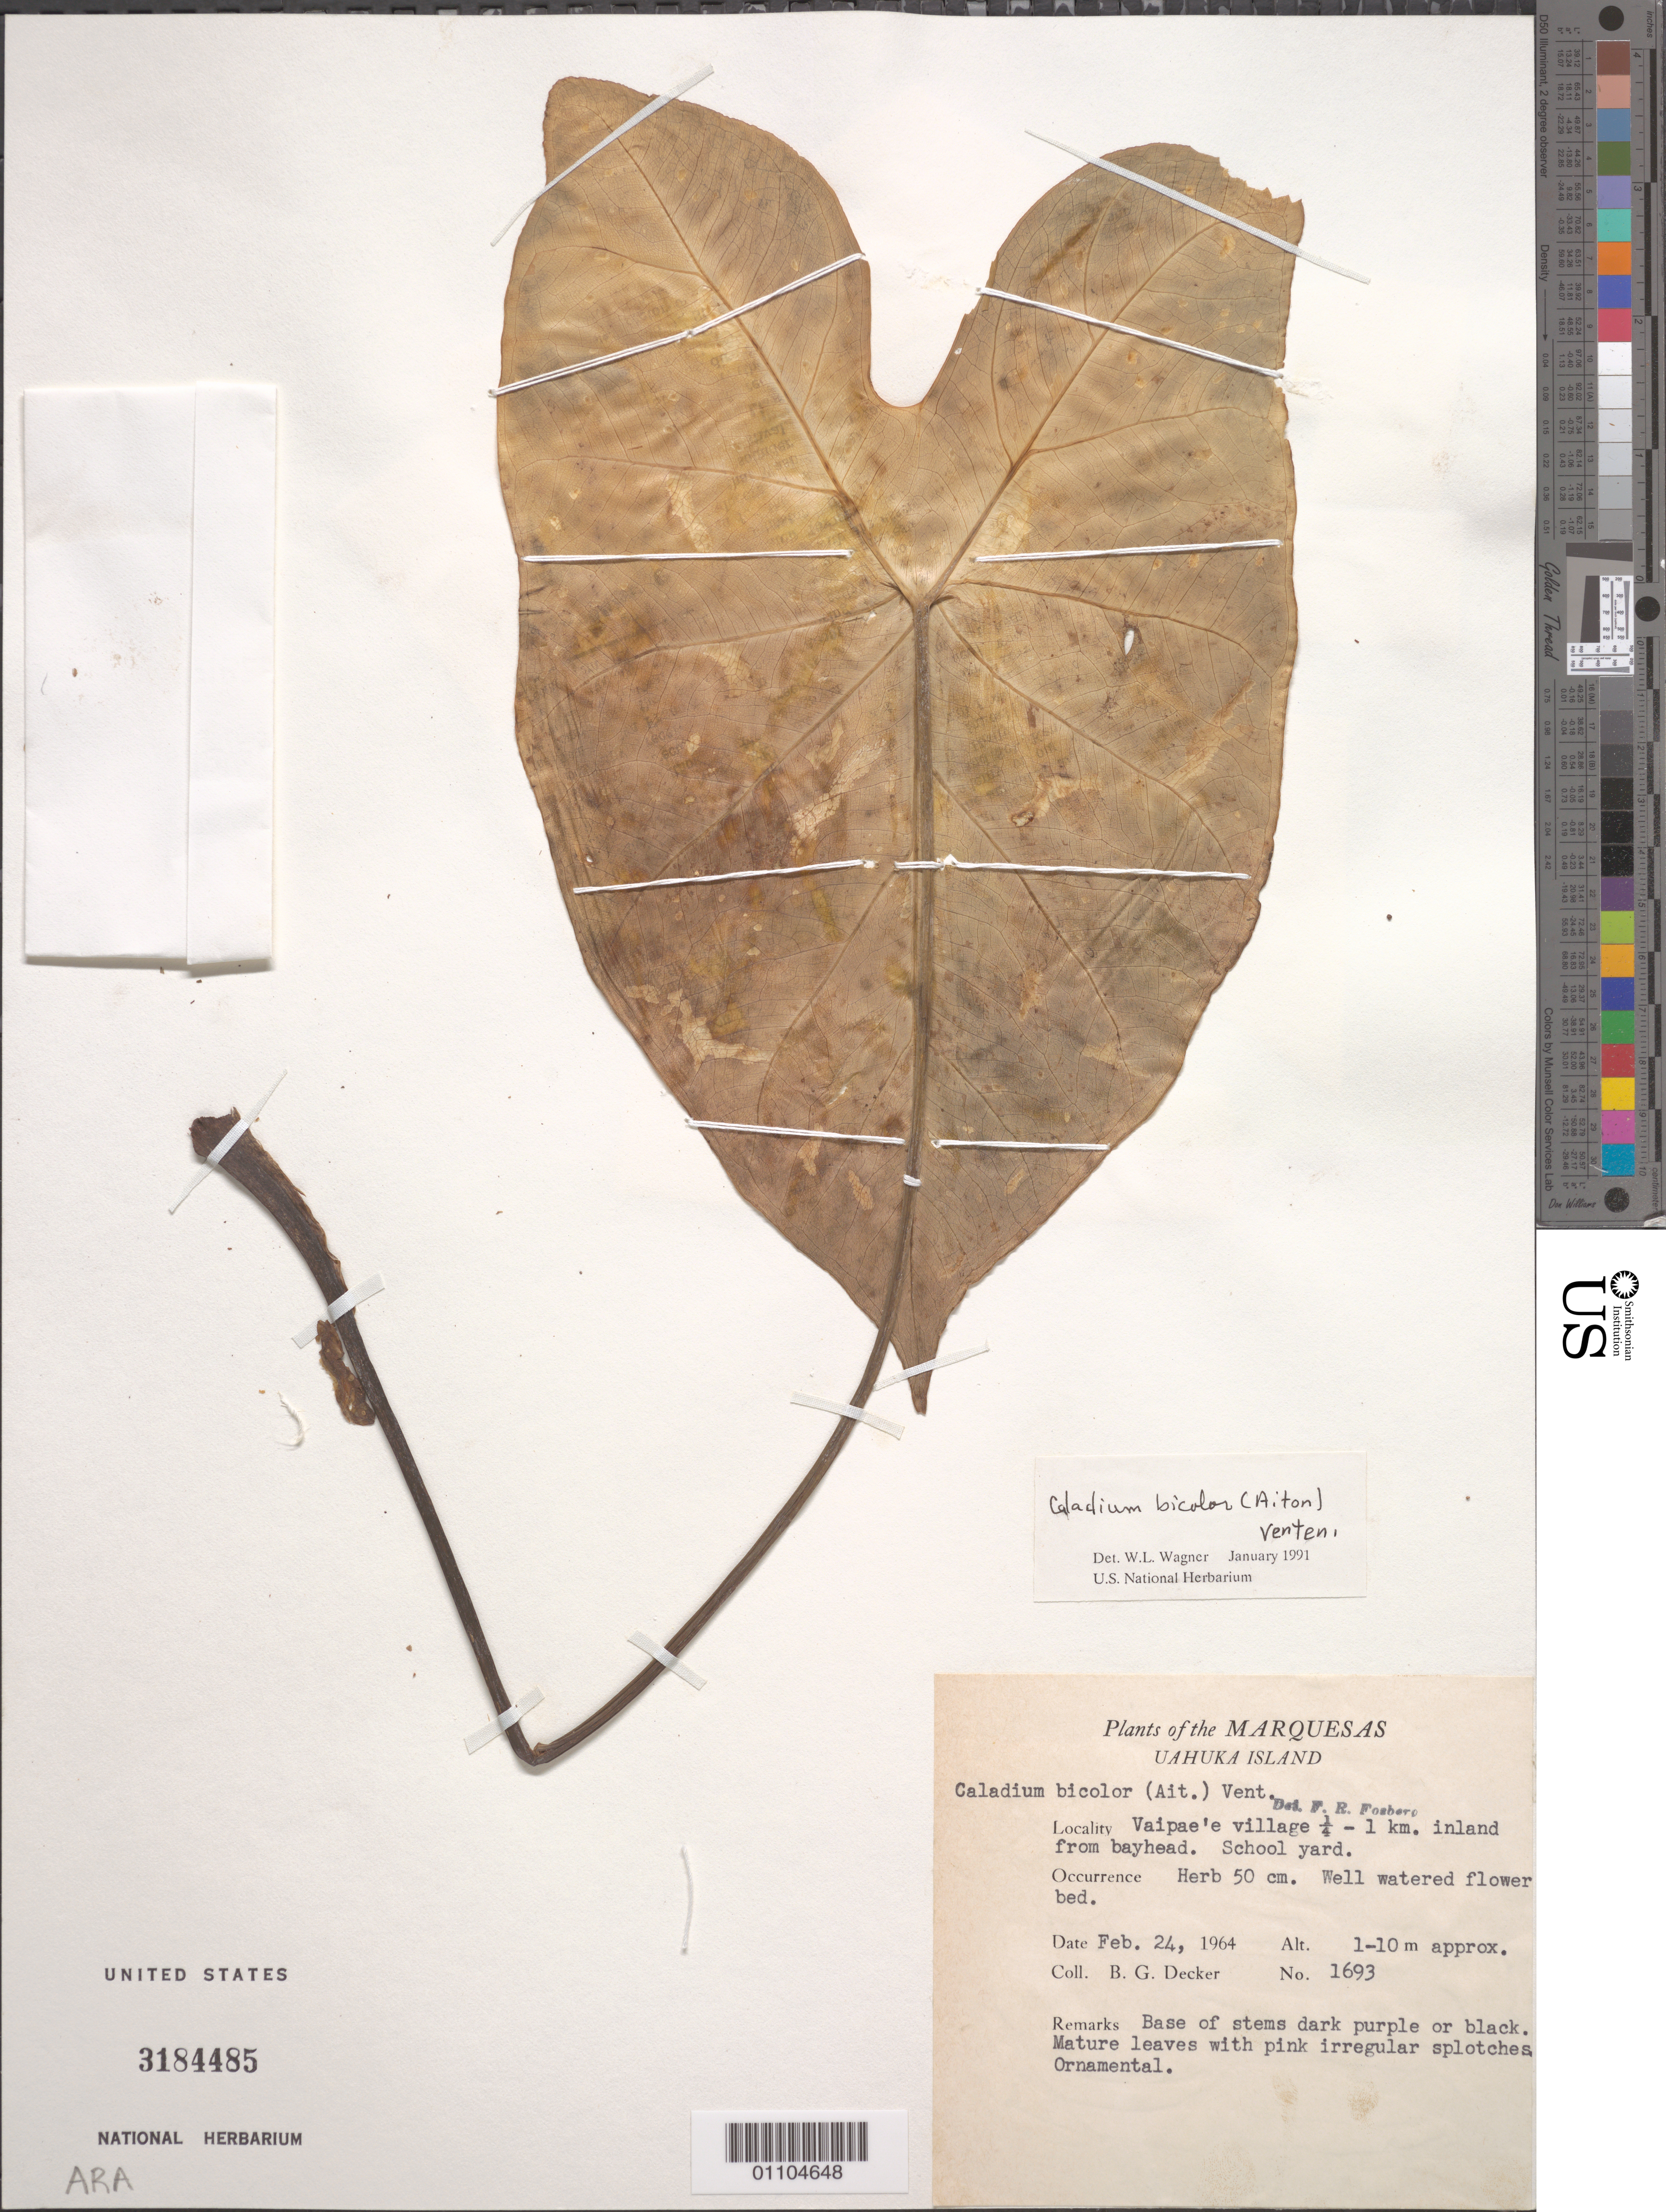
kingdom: Plantae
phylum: Tracheophyta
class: Liliopsida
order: Alismatales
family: Araceae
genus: Caladium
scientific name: Caladium bicolor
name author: (Aiton) Vent.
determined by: Wagner, W. L., (BOT), Smithsonian Institution - National Museum of Natural History (UNITED STATES)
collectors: B. G. Decker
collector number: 1693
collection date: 1964-02-24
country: French Polynesia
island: Ua Huka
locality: Vaipae'e village, 0.25-1 km inland from bayhead, school yard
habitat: Ornamental in well-watered flower bed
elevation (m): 1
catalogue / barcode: US 3184485